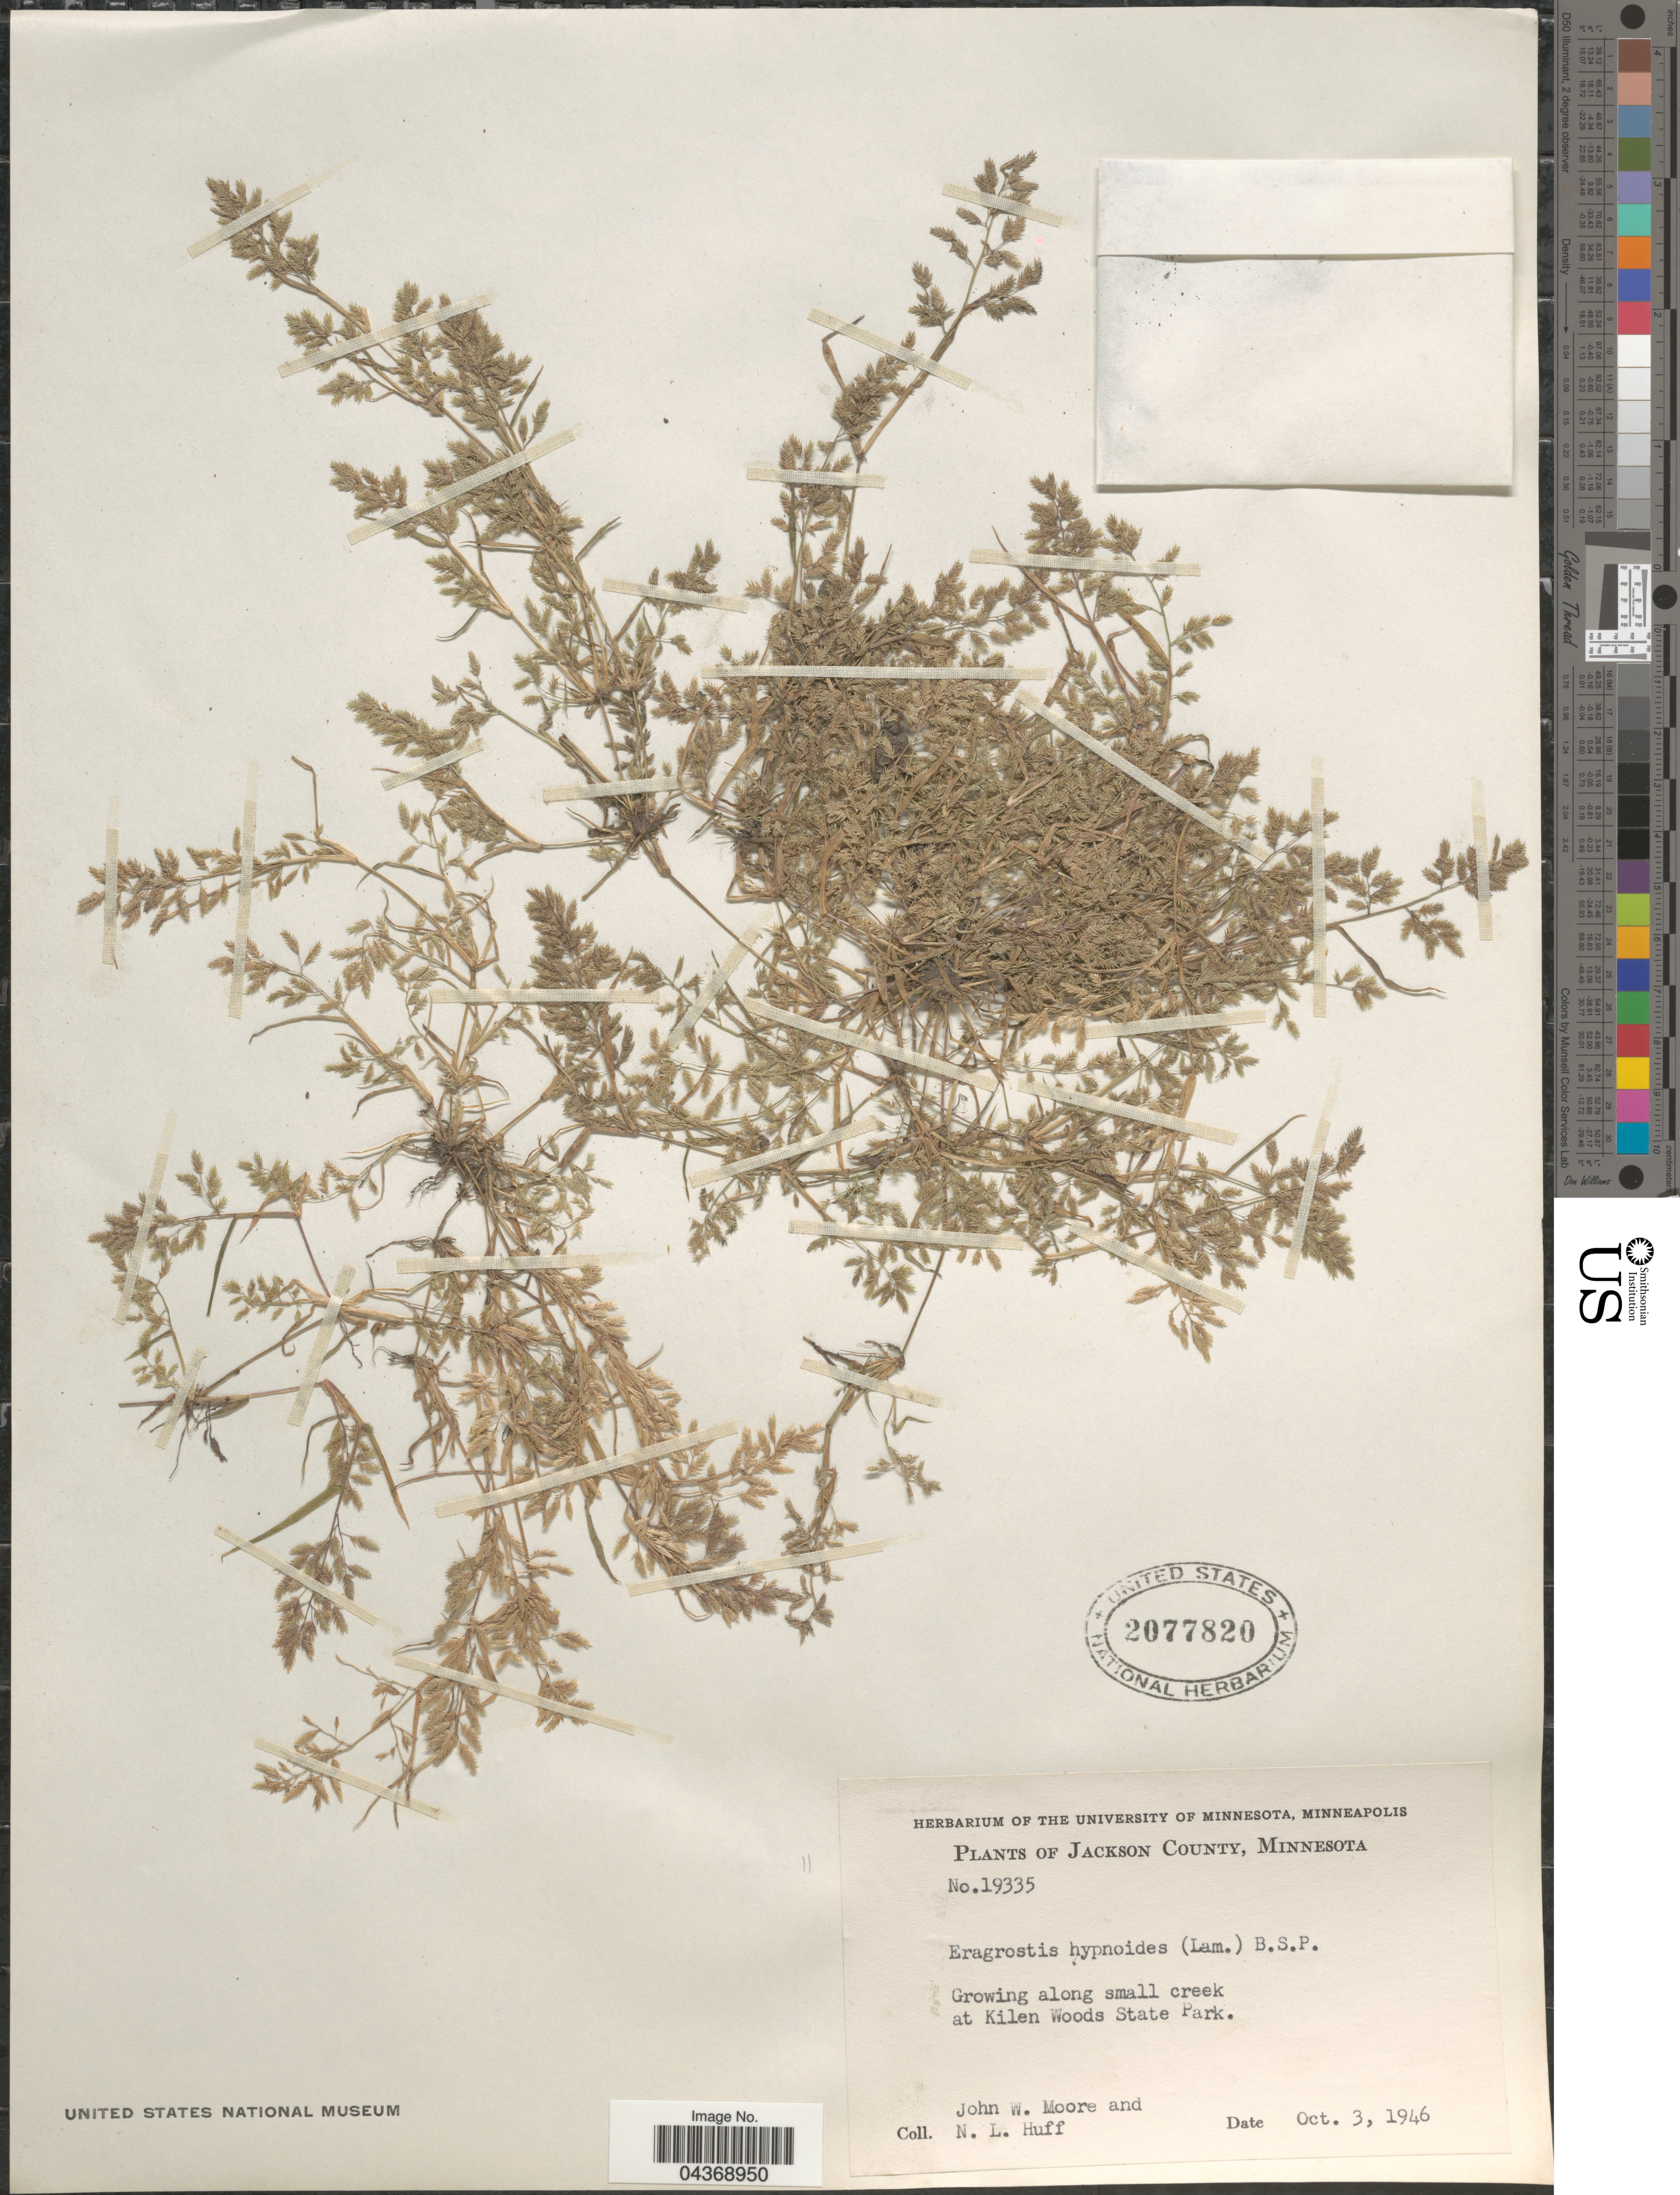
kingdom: Plantae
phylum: Tracheophyta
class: Liliopsida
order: Poales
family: Poaceae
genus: Eragrostis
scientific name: Eragrostis intermedia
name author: Hitchc.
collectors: J. Moore & N. Huff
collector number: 19335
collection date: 1946-10-03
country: United States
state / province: Minnesota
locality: Jackson County. Along small creek at Kilen Woods State Park.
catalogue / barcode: US 2077820